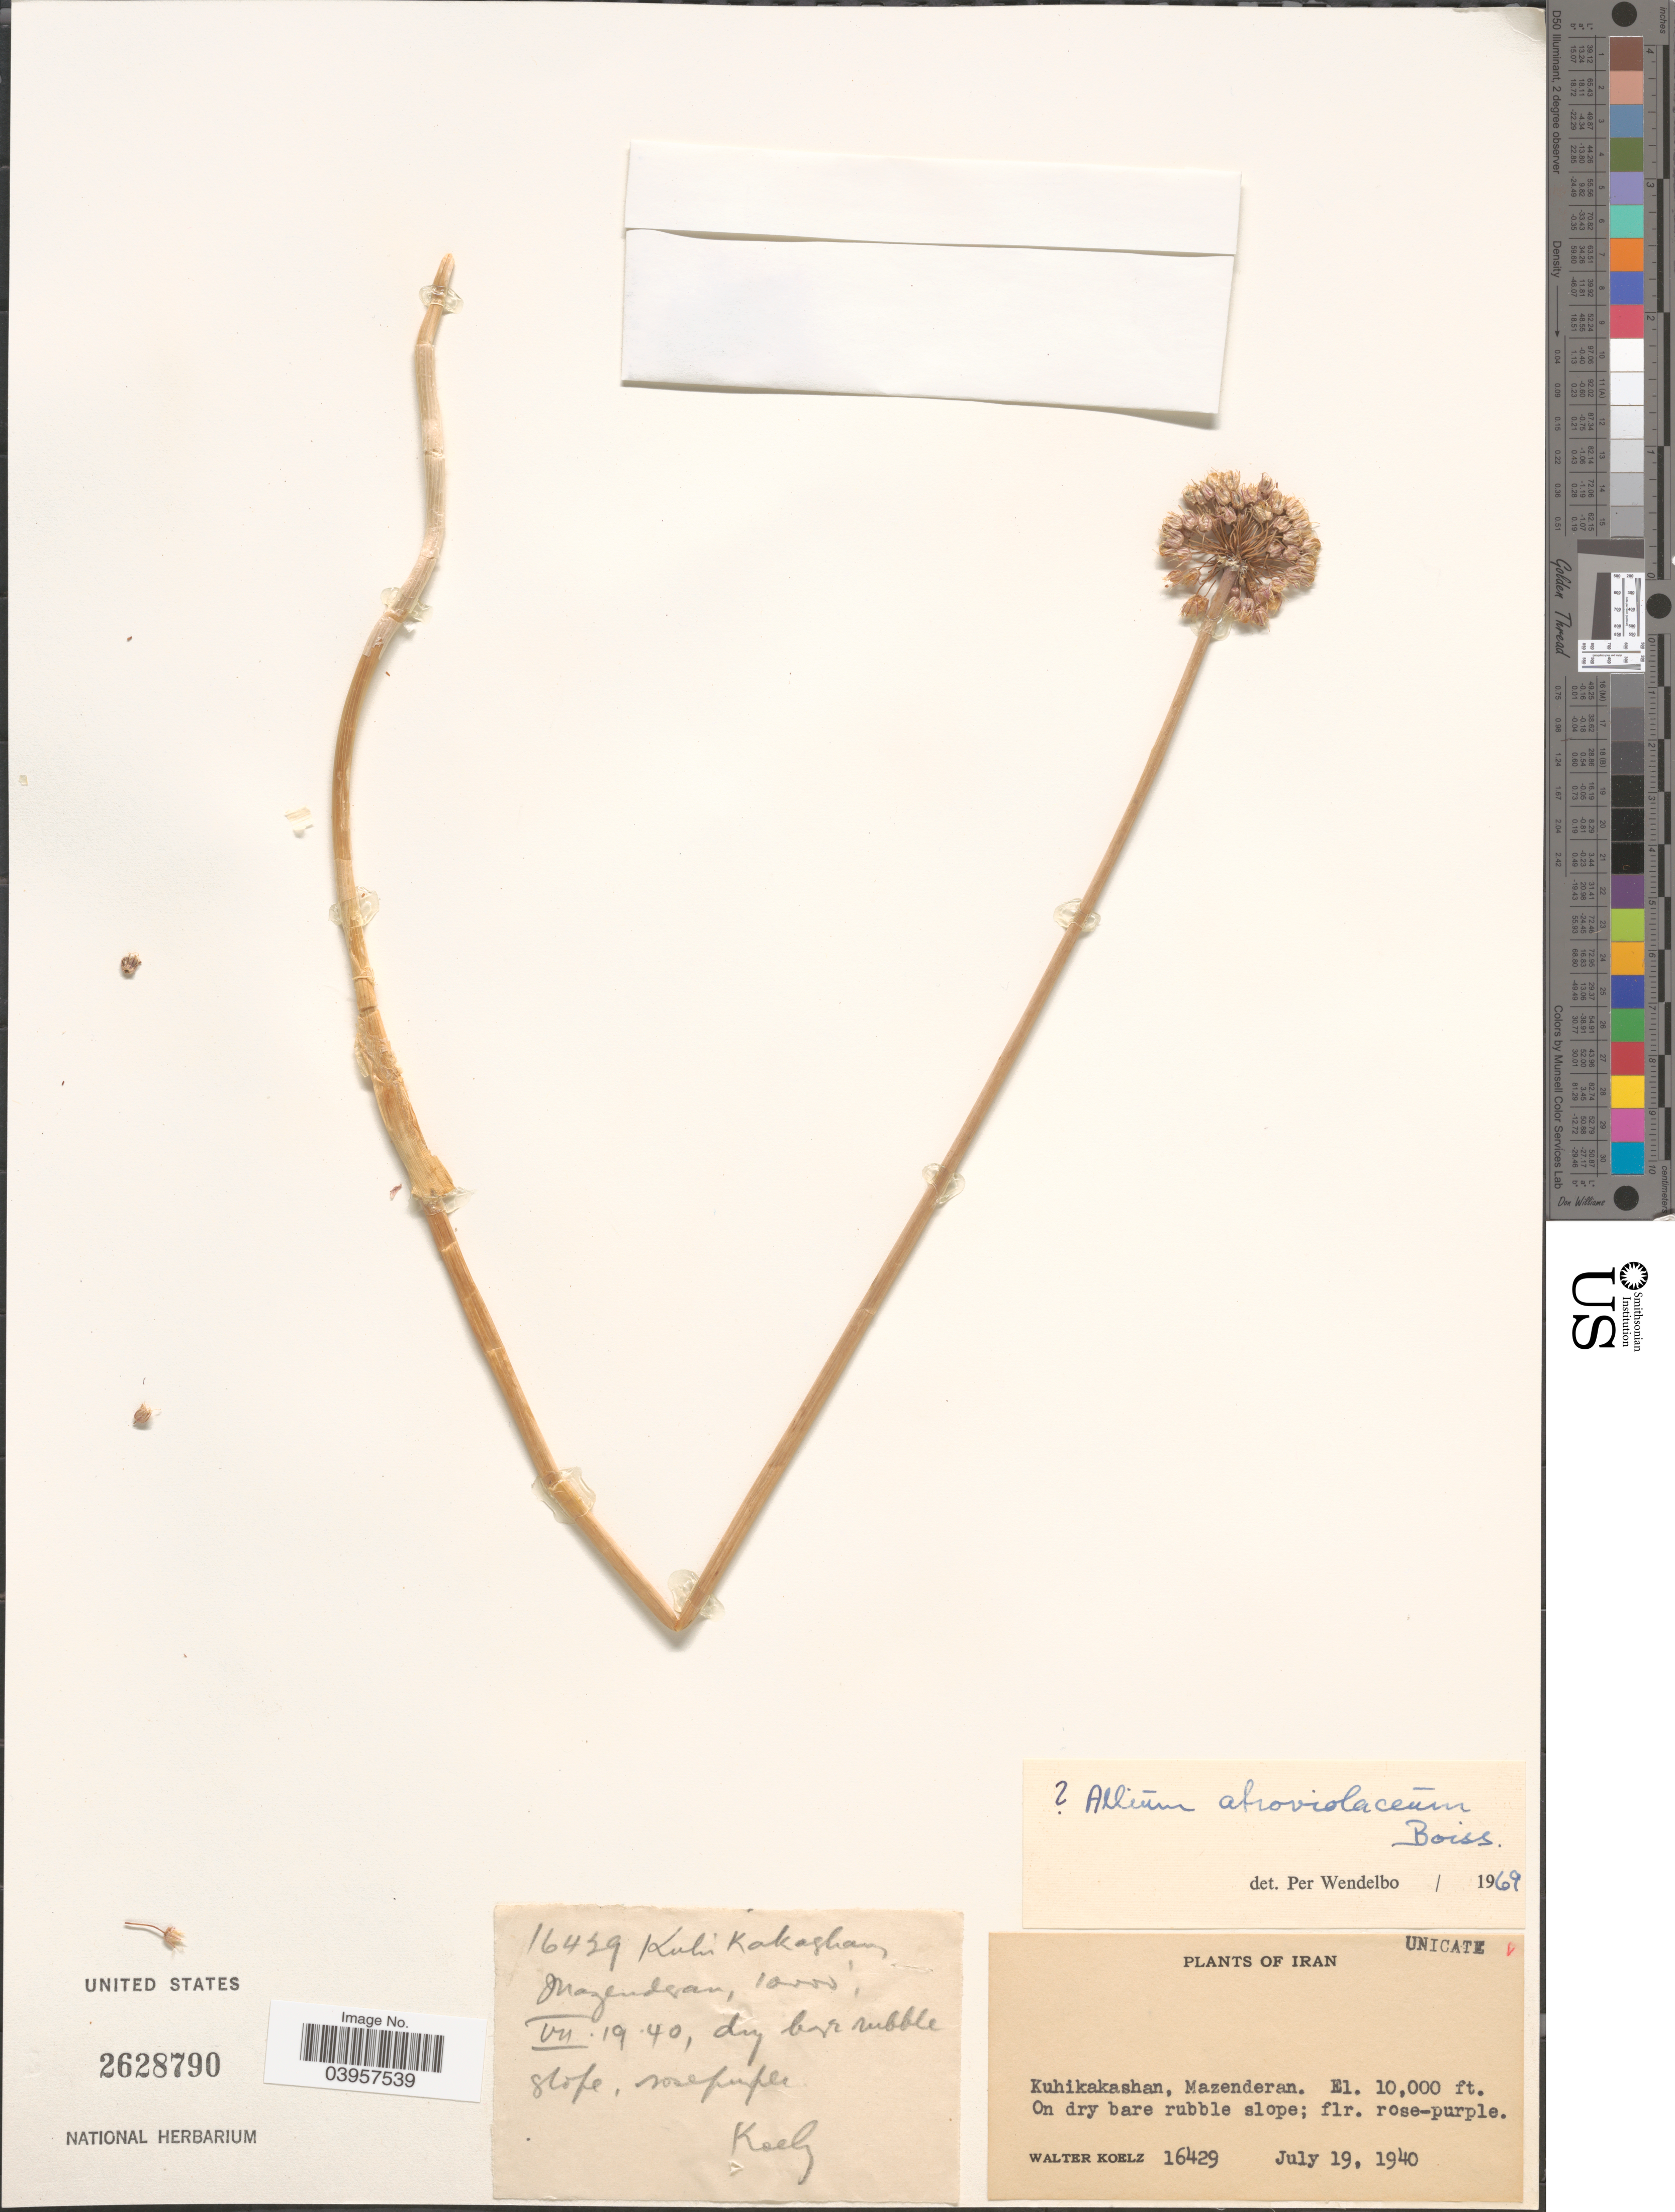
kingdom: Plantae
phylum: Tracheophyta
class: Liliopsida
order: Asparagales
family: Amaryllidaceae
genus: Allium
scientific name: Allium atroviolaceum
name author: Boiss.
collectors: W. N. Koelz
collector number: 16429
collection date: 1940-07-19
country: Iran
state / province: Mazandaran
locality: Kuhikakashan, Mazenderan.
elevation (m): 3048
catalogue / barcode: US 2628790